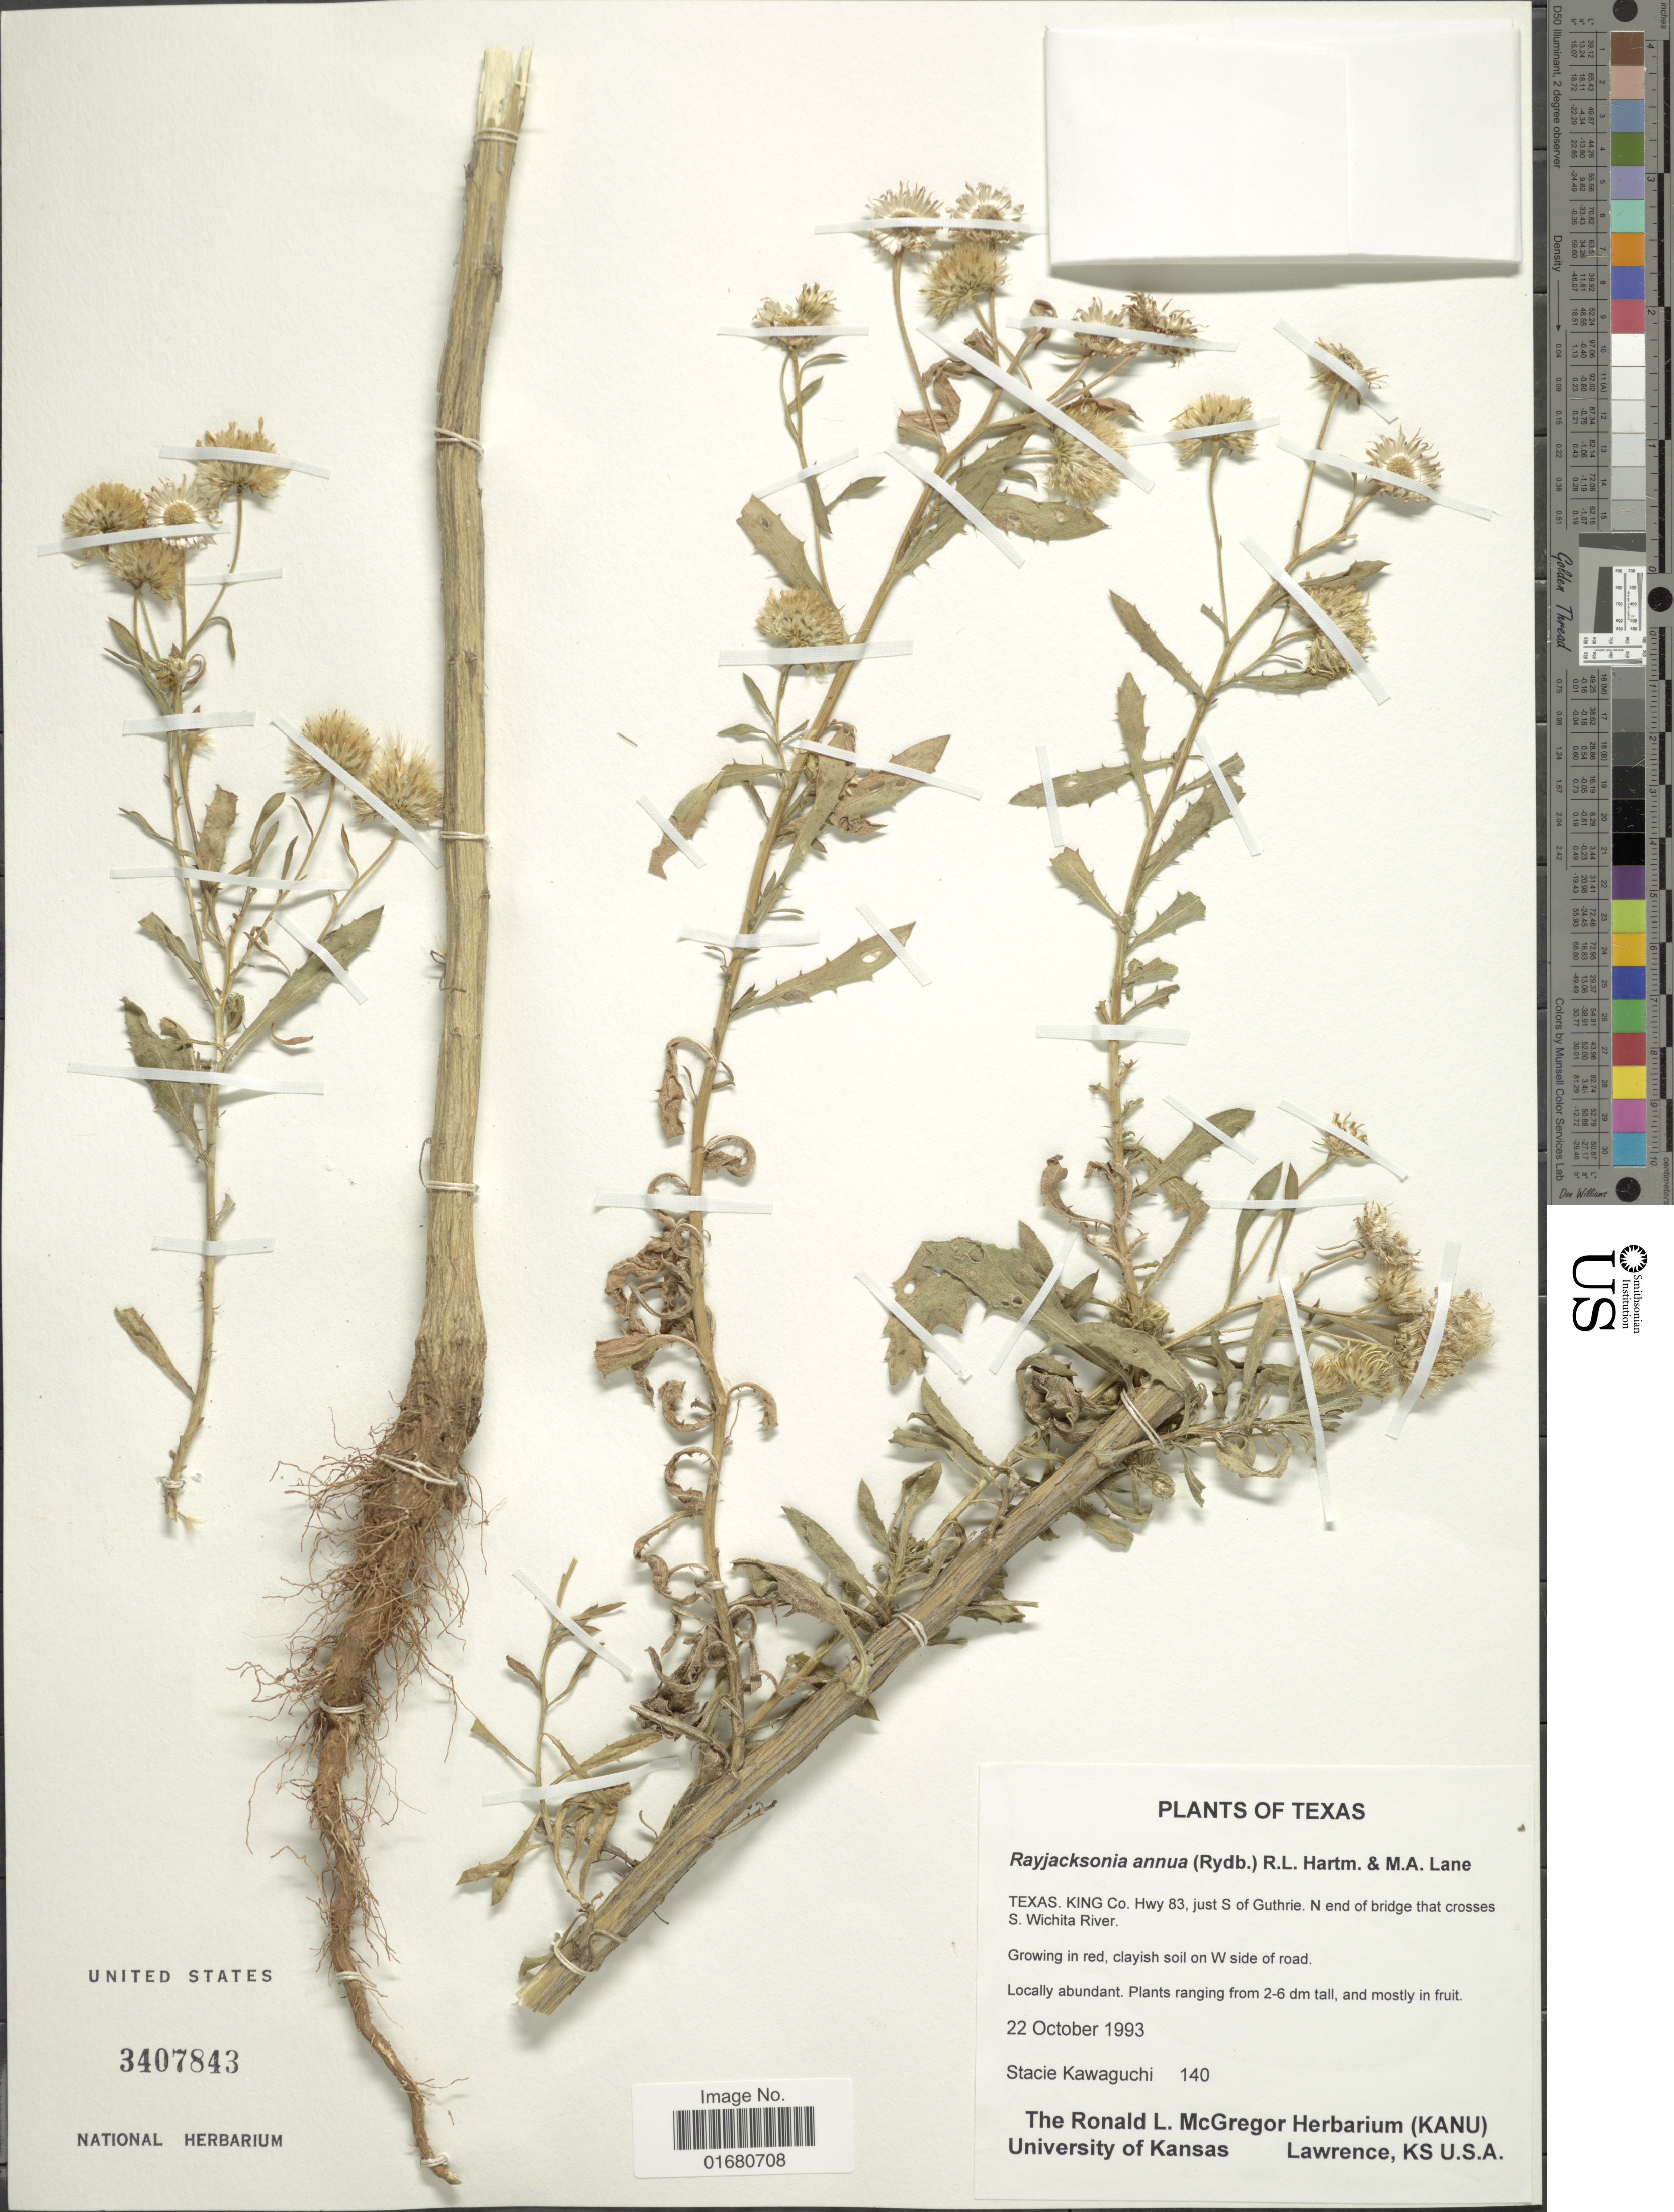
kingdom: Plantae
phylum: Tracheophyta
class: Magnoliopsida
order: Asterales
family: Asteraceae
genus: Rayjacksonia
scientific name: Rayjacksonia annua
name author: (Rydb.) R.L. Hartm. & M.A. Lane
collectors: S. Kawaguchi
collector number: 140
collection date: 1993-10-22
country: United States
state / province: Texas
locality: King Co., Hwy 83, just S of Guthrie, N end of bridge that crosses S. Witchita River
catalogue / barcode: US 3407843